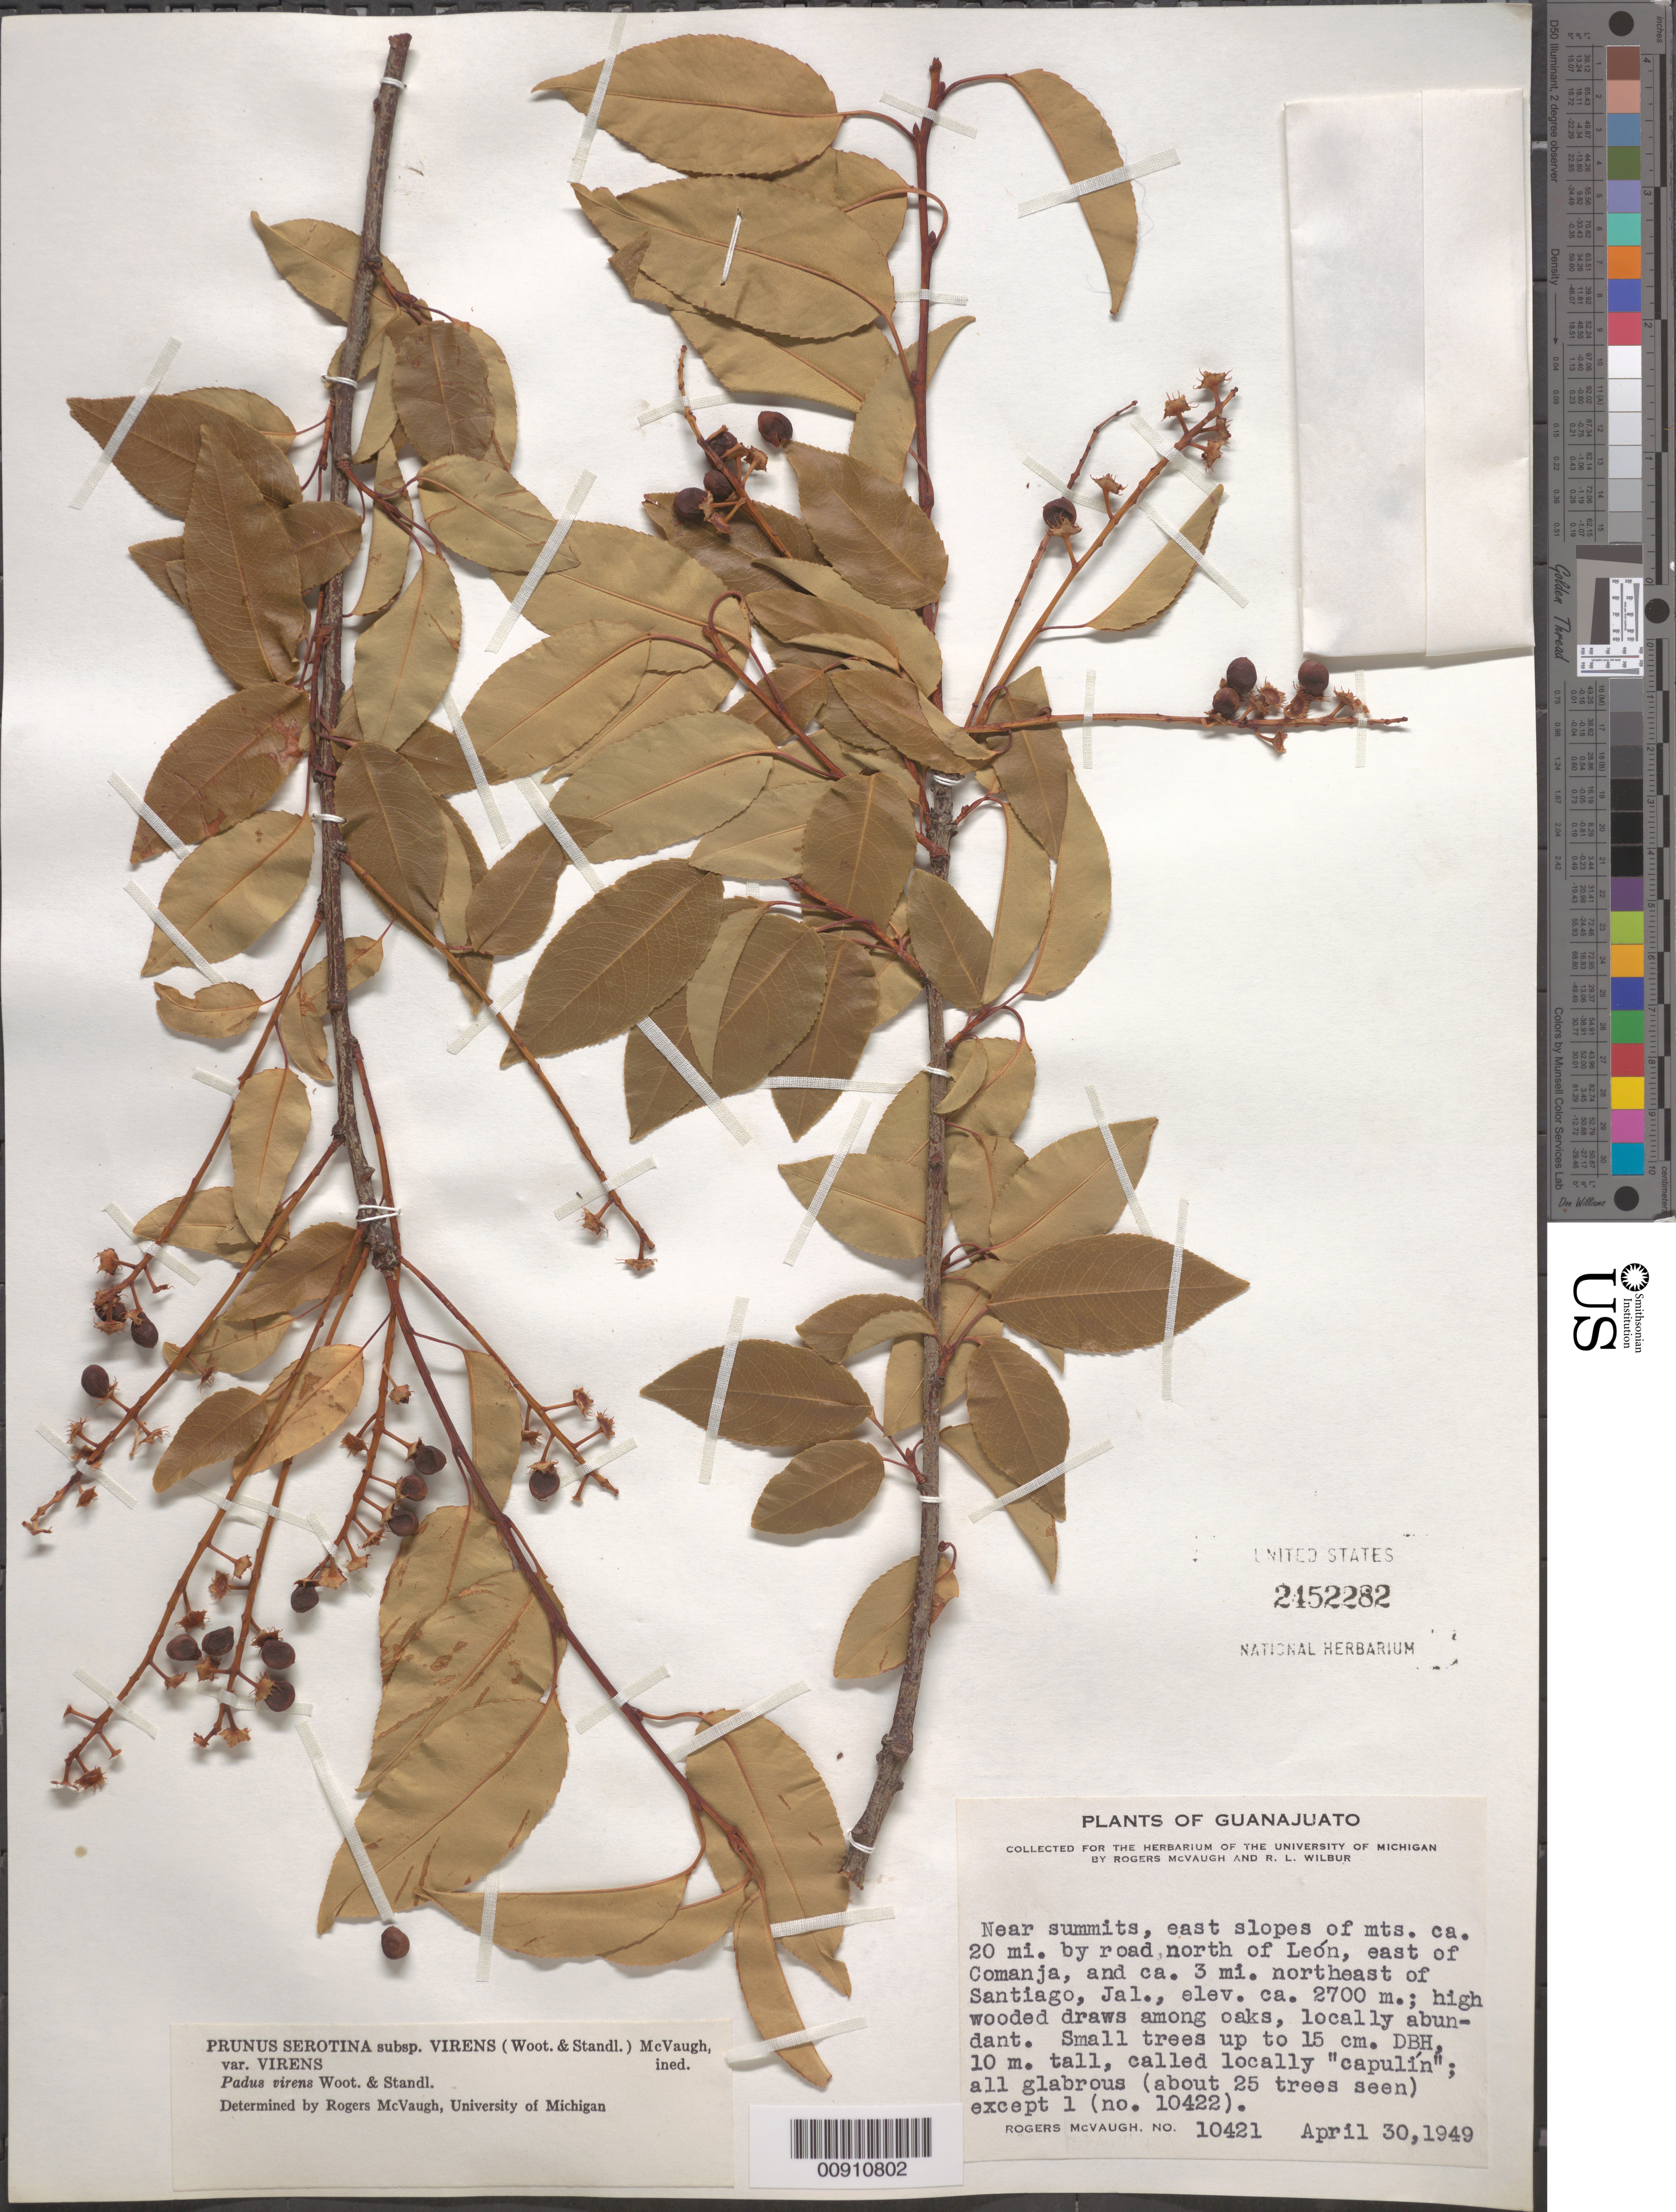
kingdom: Plantae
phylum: Tracheophyta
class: Magnoliopsida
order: Rosales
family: Rosaceae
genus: Prunus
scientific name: Prunus serotina var. rufula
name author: (Wooton & Standl.) McVaugh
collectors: R. McVaugh & R. L. Wilbur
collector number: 10421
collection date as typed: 30 Apr 1949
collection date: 1949-04-30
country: Mexico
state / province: Guanajuato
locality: Near summits, east slopes of mts. Ca. 20 miles by road north of León, east of Comanja, and ca. 3 mi. northeast of Santiago, Jalisco.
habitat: High wooded draws among oaks.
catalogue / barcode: US 2452282